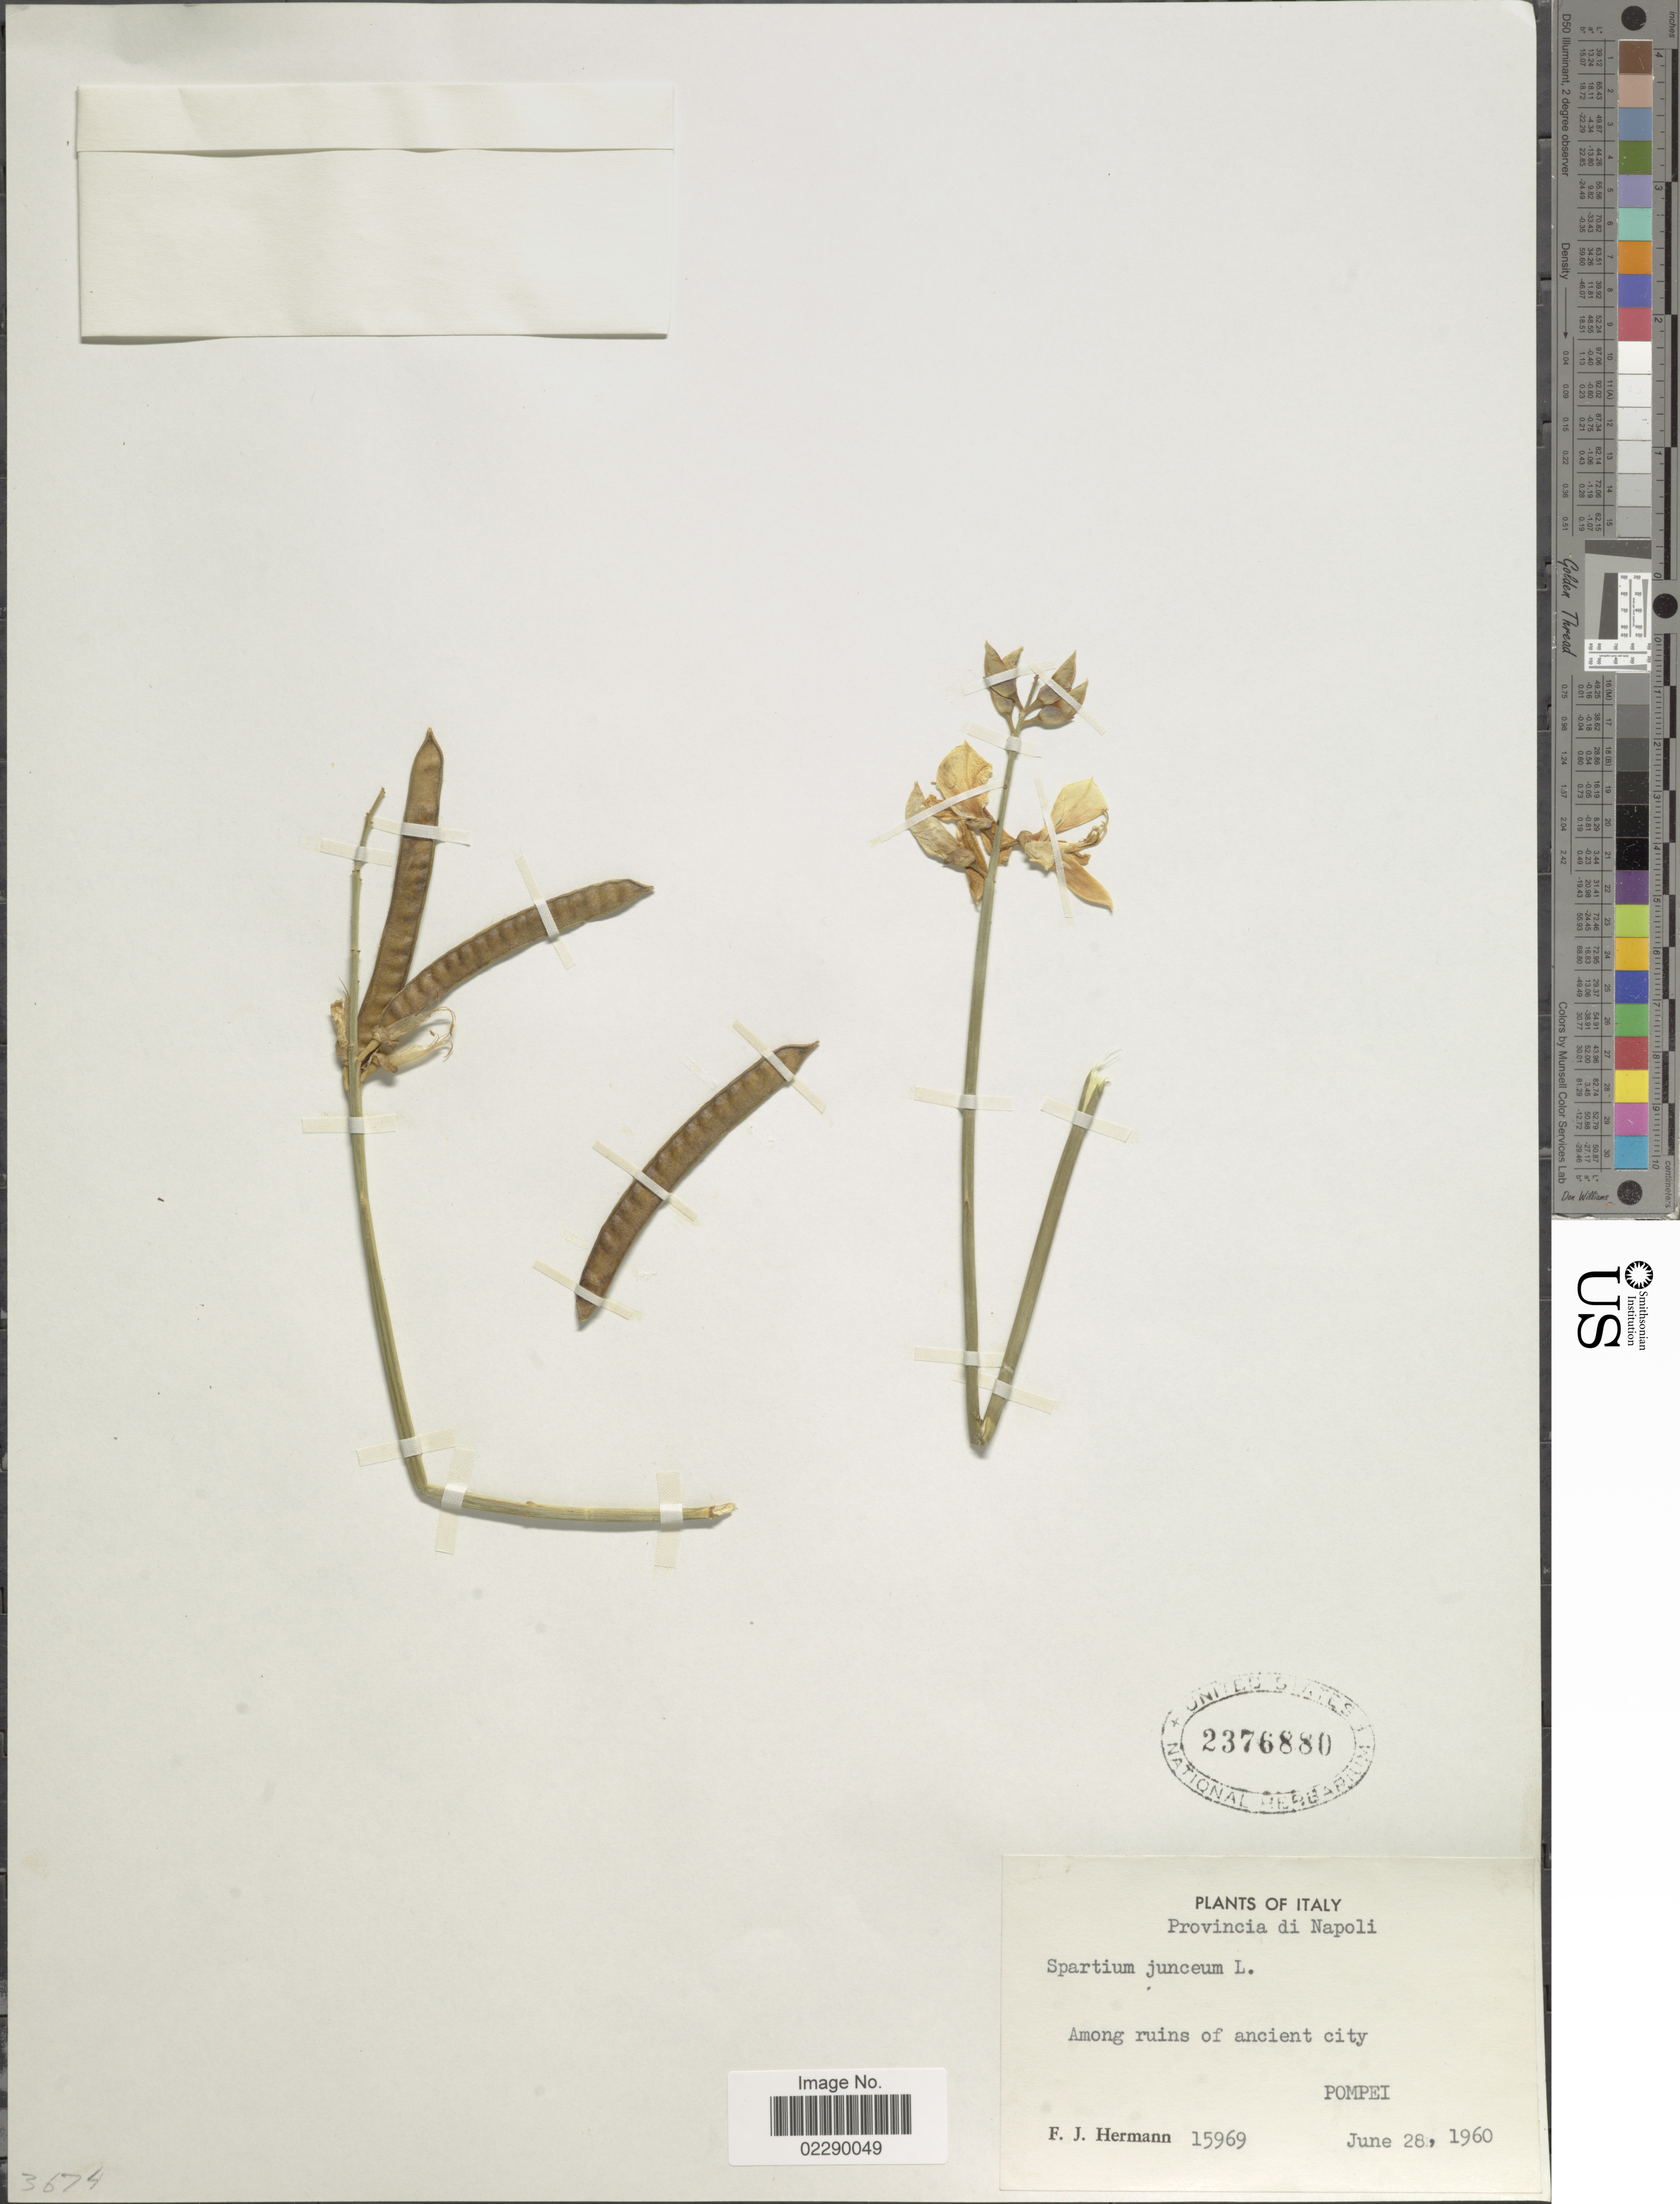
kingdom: Plantae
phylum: Tracheophyta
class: Magnoliopsida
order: Fabales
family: Fabaceae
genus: Spartium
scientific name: Spartium junceum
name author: L.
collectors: F. J. Hermann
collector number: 15969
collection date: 1960-06-28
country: Italy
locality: Province di Napoli. Among ruins of ancient city Pompei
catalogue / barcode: US 2376880